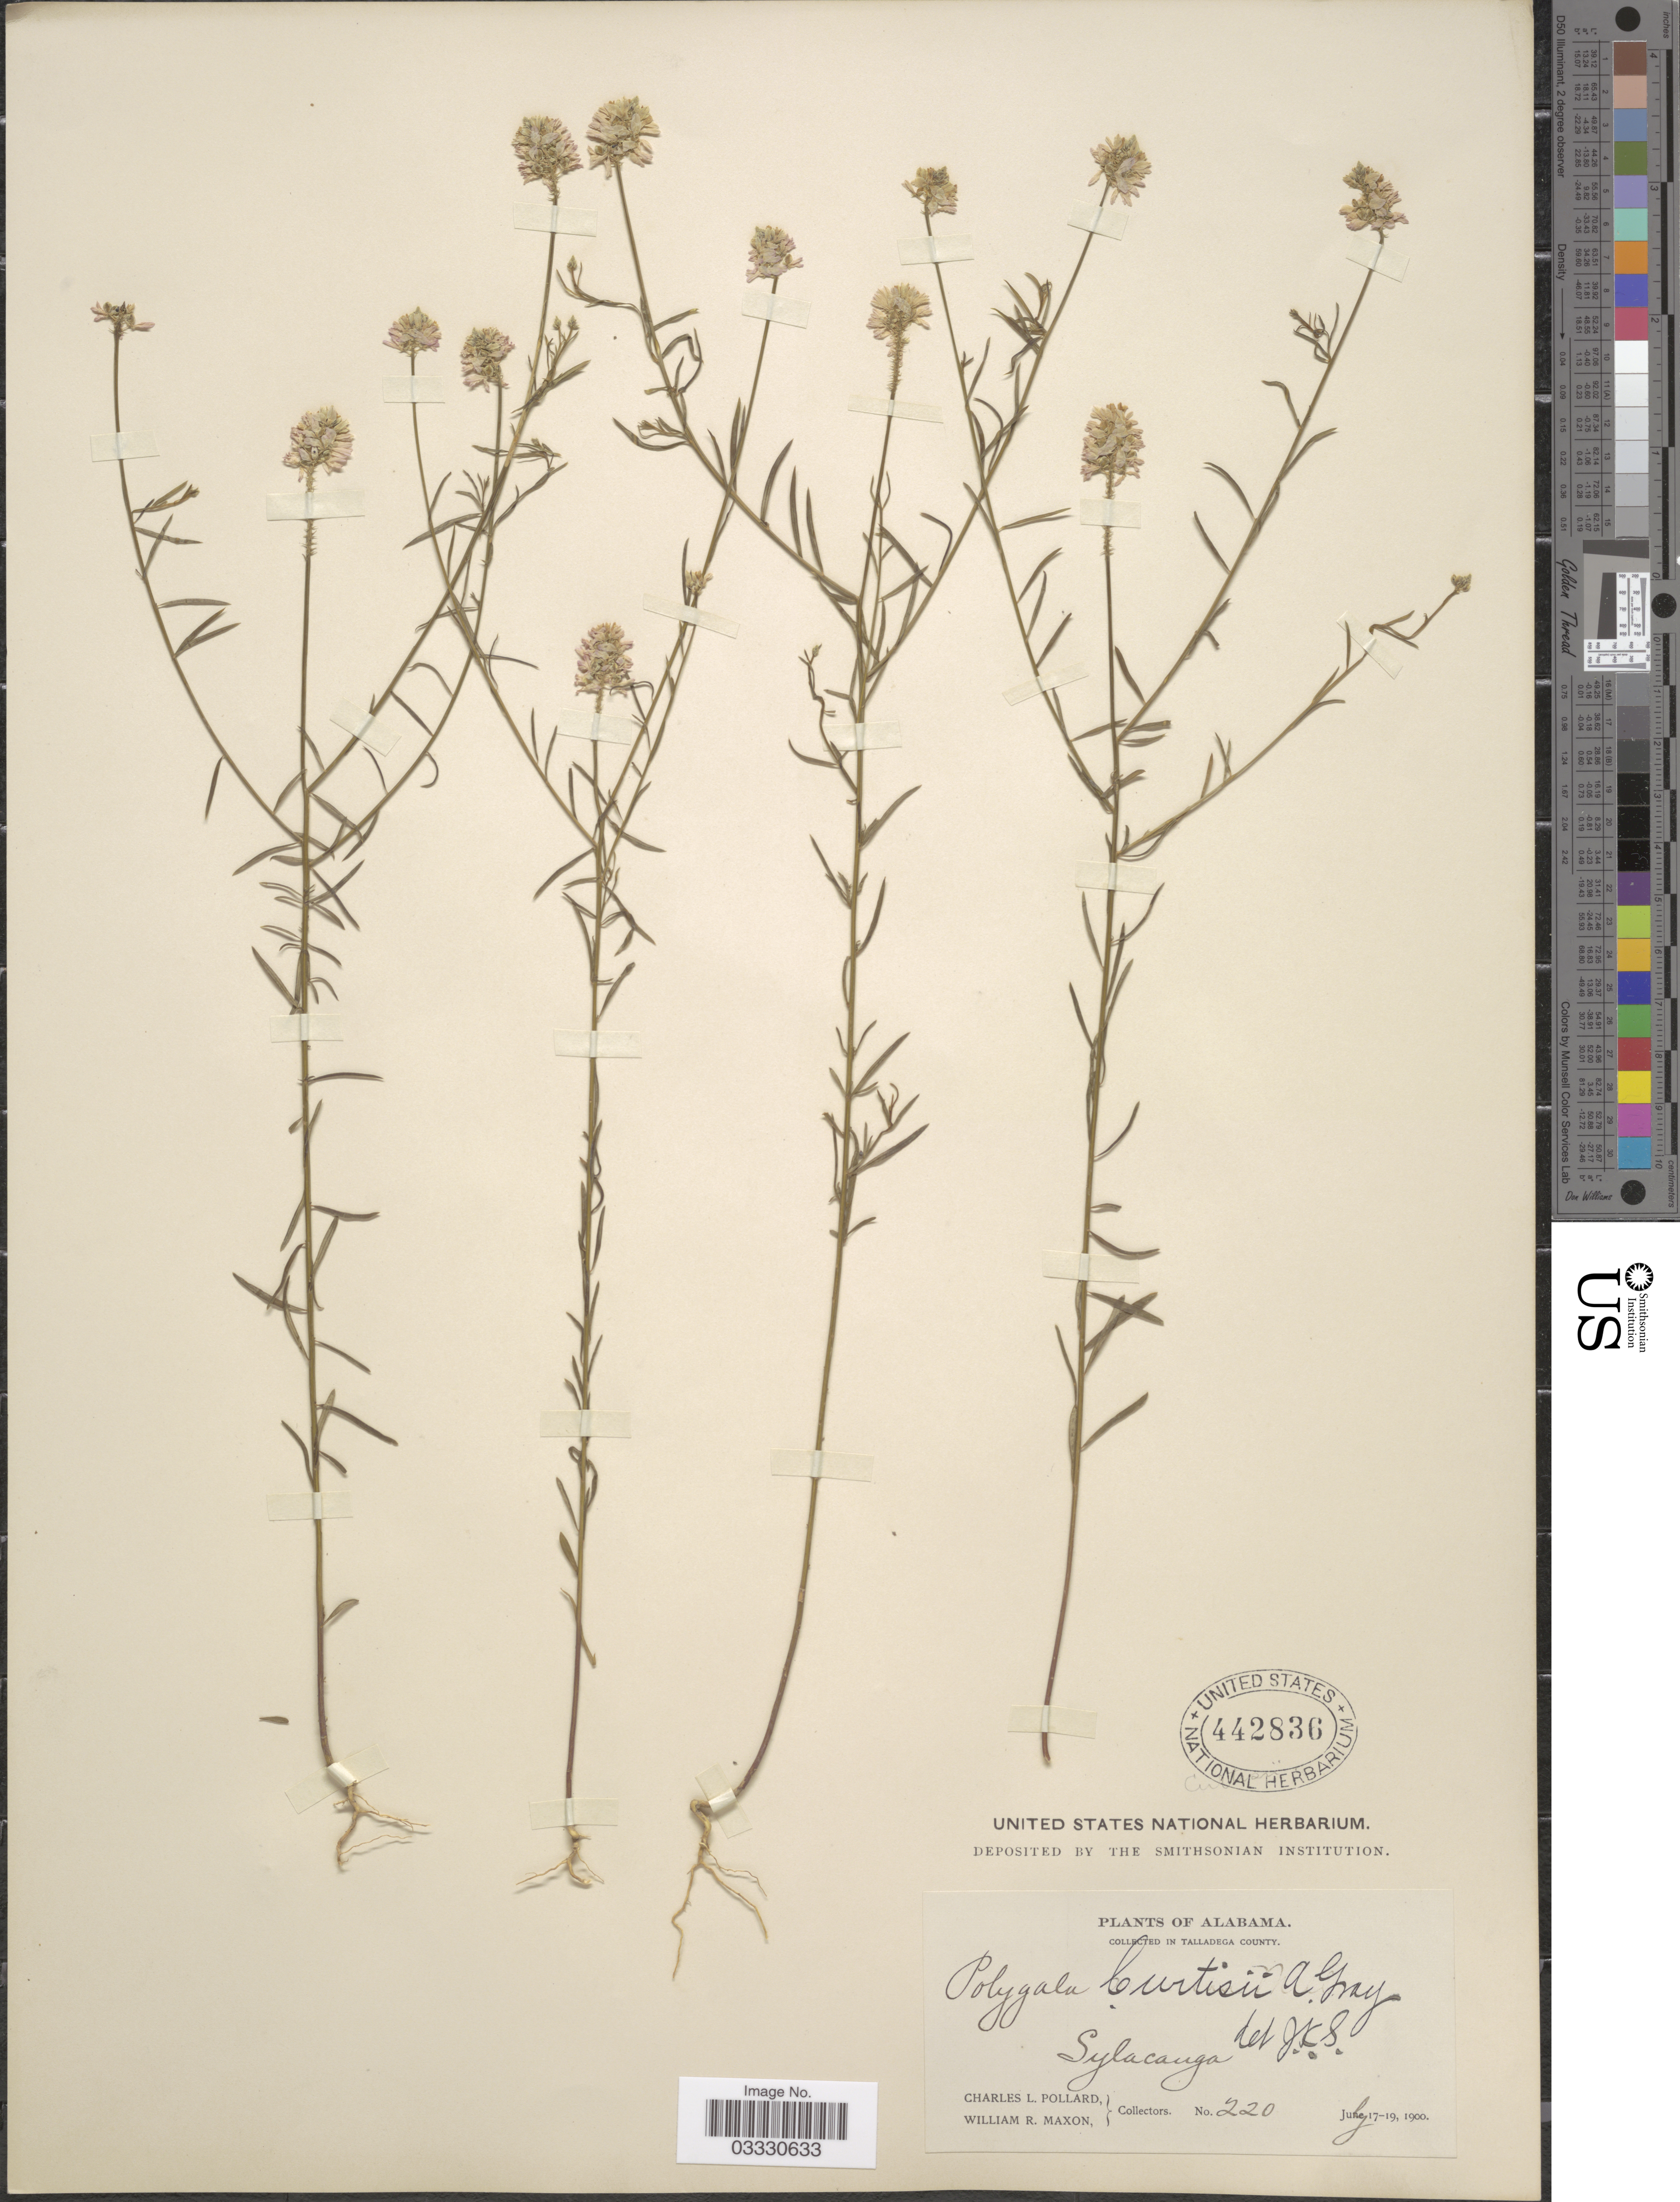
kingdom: Plantae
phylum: Tracheophyta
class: Magnoliopsida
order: Fabales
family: Polygalaceae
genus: Polygala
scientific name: Polygala curtissii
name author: A. Gray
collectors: C. L. Pollard & W. R. Maxon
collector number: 220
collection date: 1900-07-17/1900-07-19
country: United States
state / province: Alabama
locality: In Talladega County. Sylacauga.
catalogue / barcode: US 442836